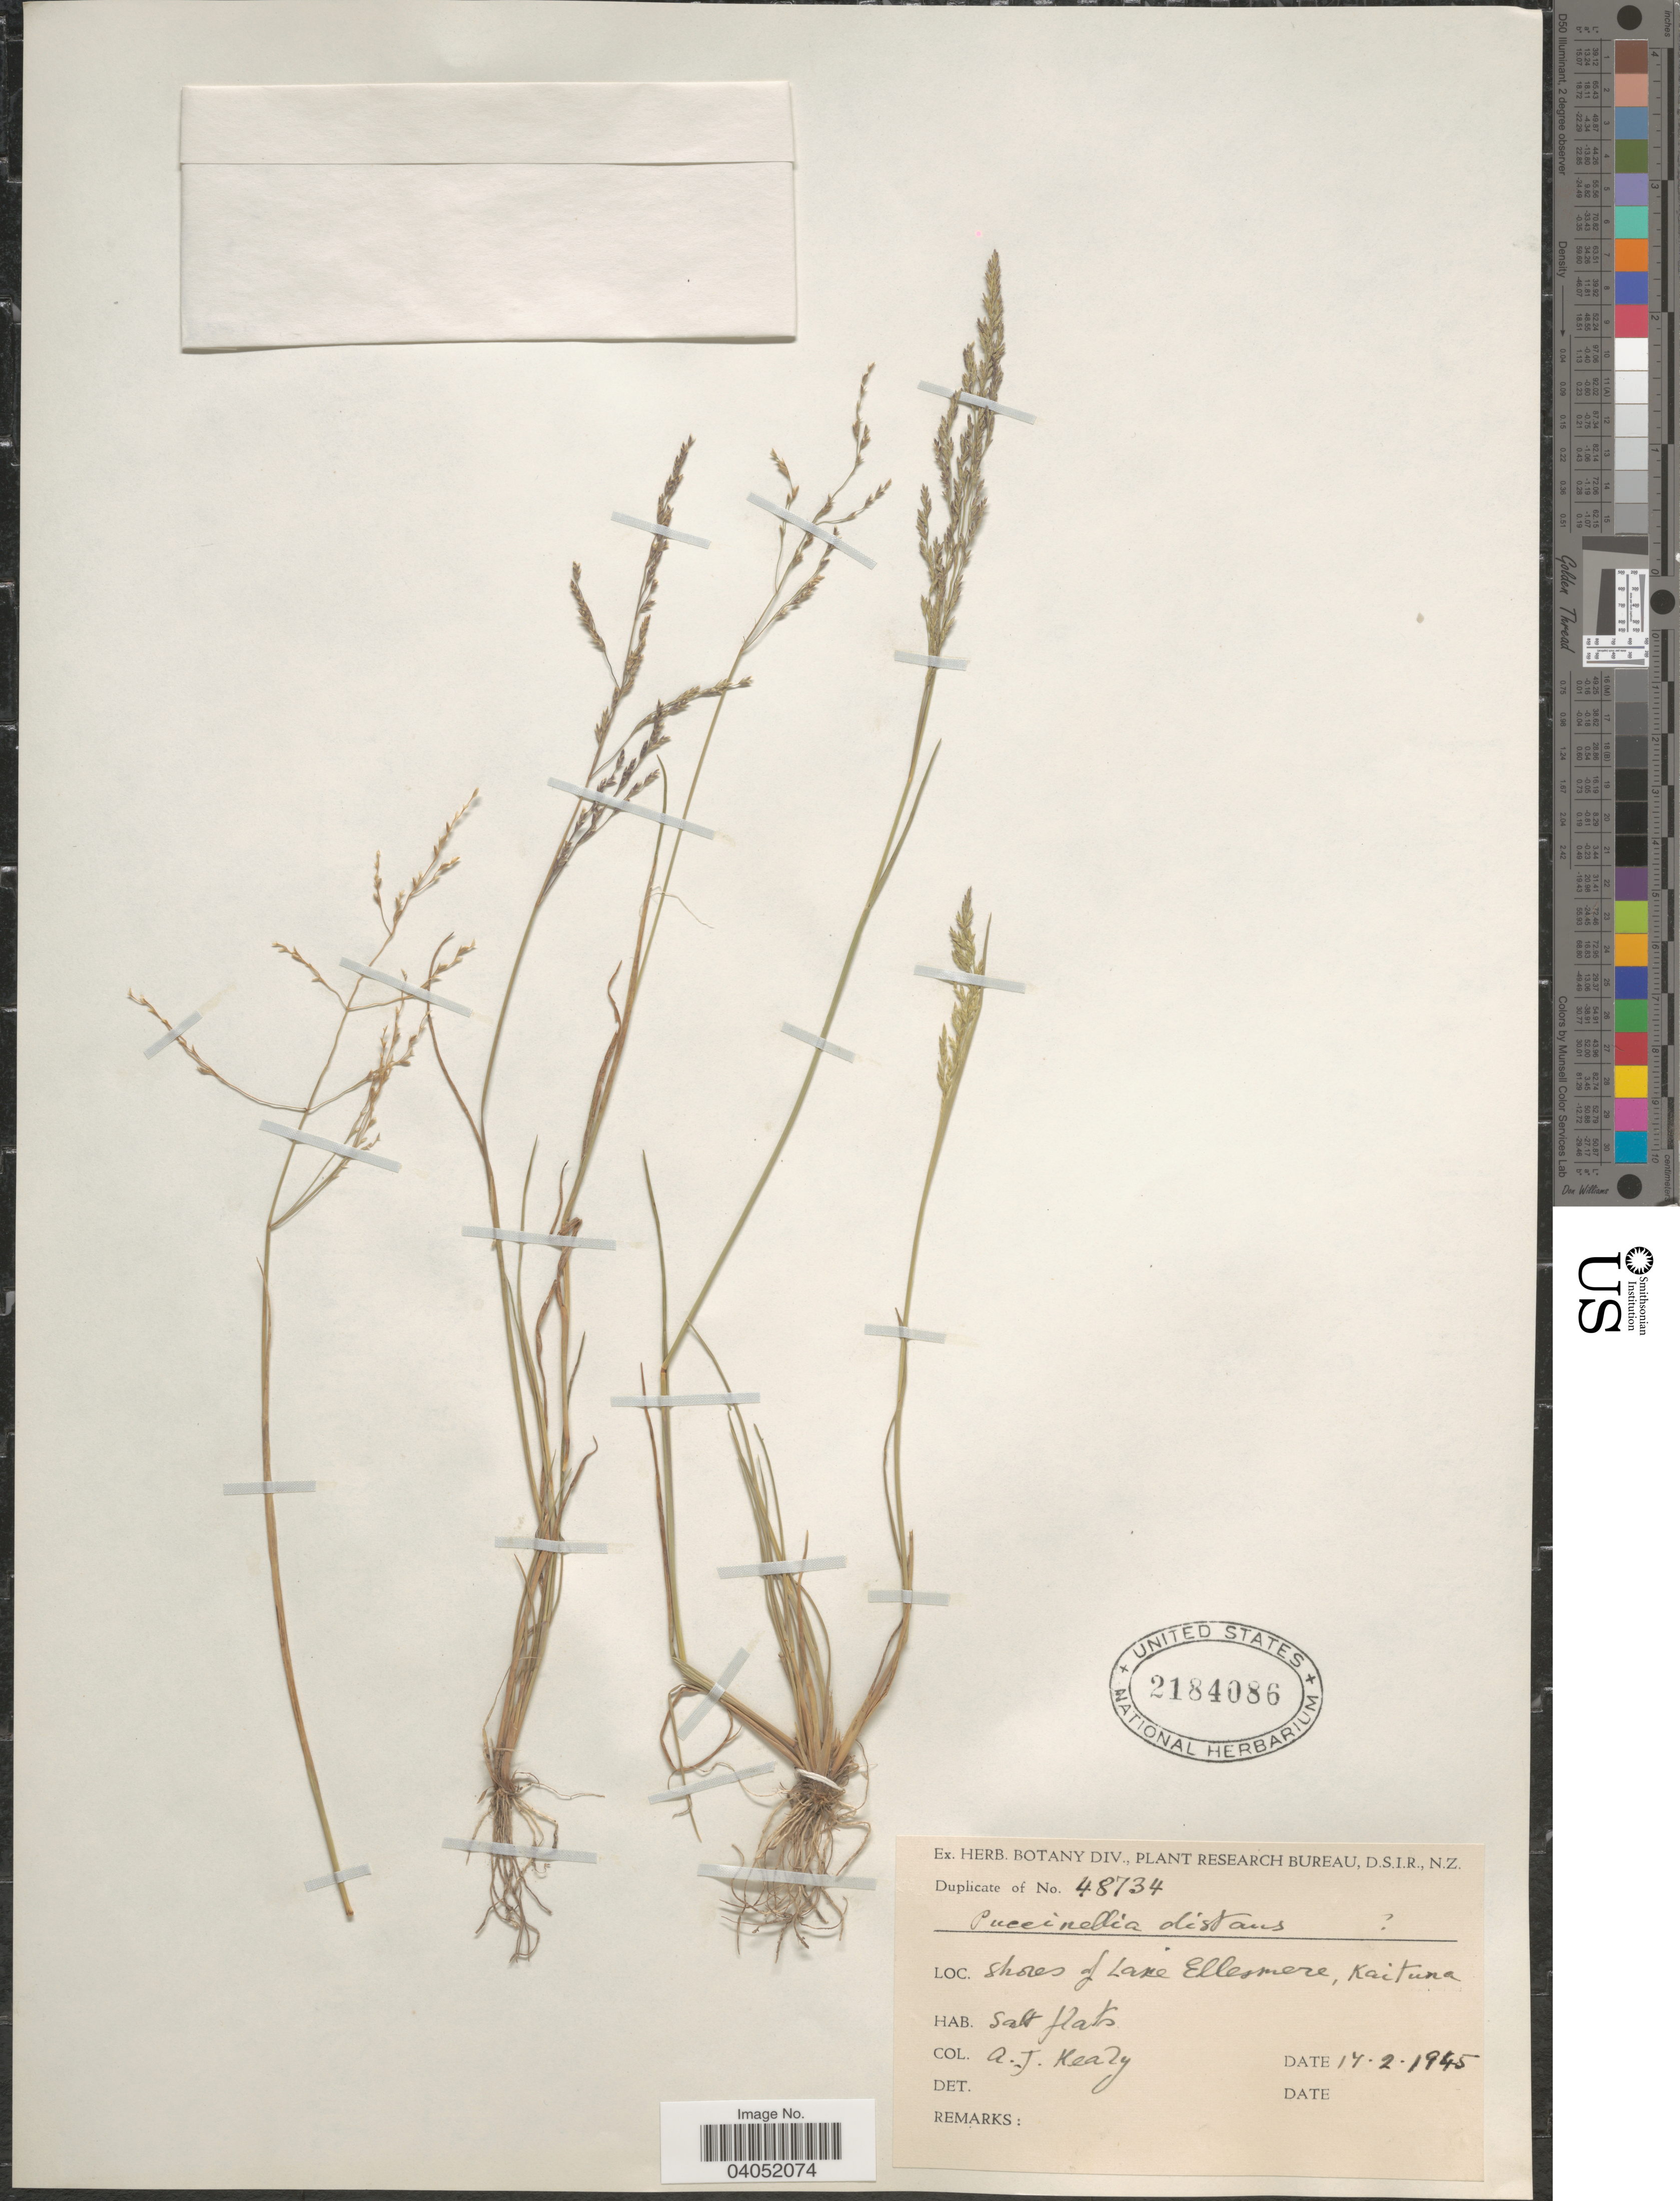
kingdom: Plantae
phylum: Tracheophyta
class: Liliopsida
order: Poales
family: Poaceae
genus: Puccinellia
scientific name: Puccinellia distans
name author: (Jacq.) Parl.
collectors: A. Healy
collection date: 1945-02-17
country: New Zealand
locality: Shores of Lare Ellesmere, Kaituna.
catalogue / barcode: US 2184086